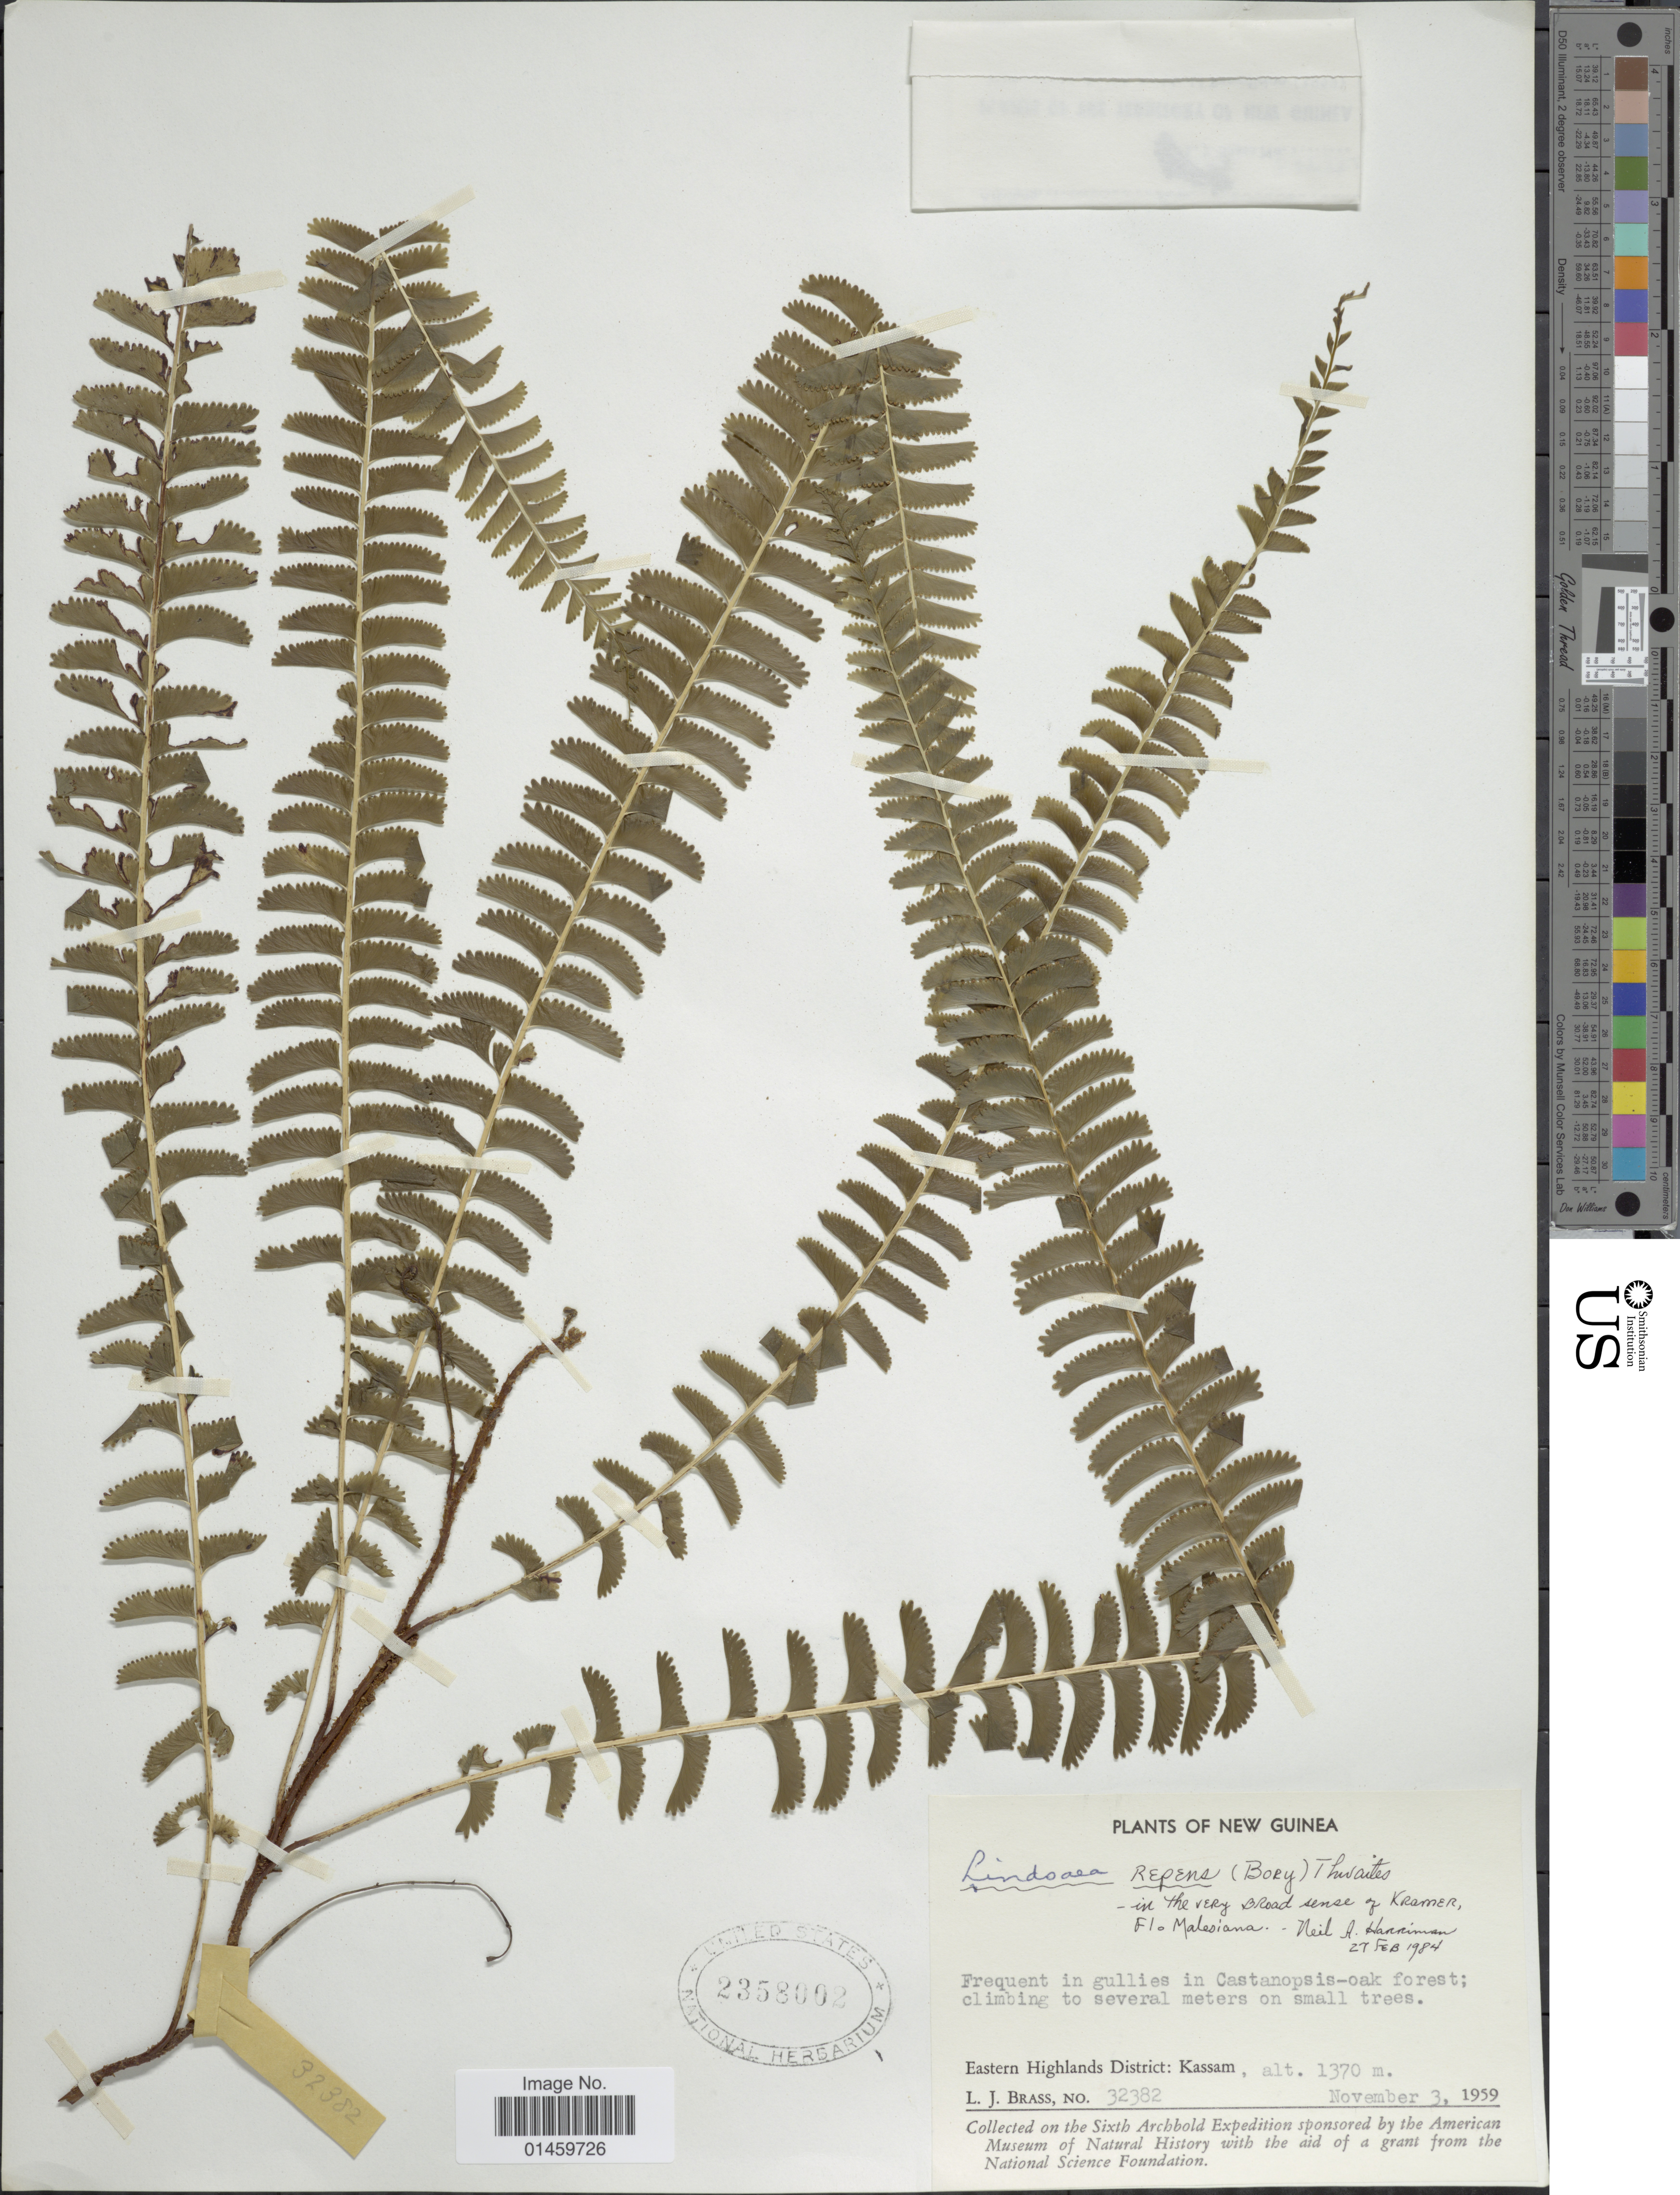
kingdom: Plantae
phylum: Tracheophyta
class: Polypodiopsida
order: Polypodiales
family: Lindsaeaceae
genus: Lindsaea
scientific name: Lindsaea repens var. pectinata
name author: (Blume) Mett.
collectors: L. J. Brass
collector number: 32382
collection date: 1959-11-03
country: Papua New Guinea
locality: New Guinea. Eastern Highlands District: Kassam.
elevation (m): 1370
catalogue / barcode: US 2358002